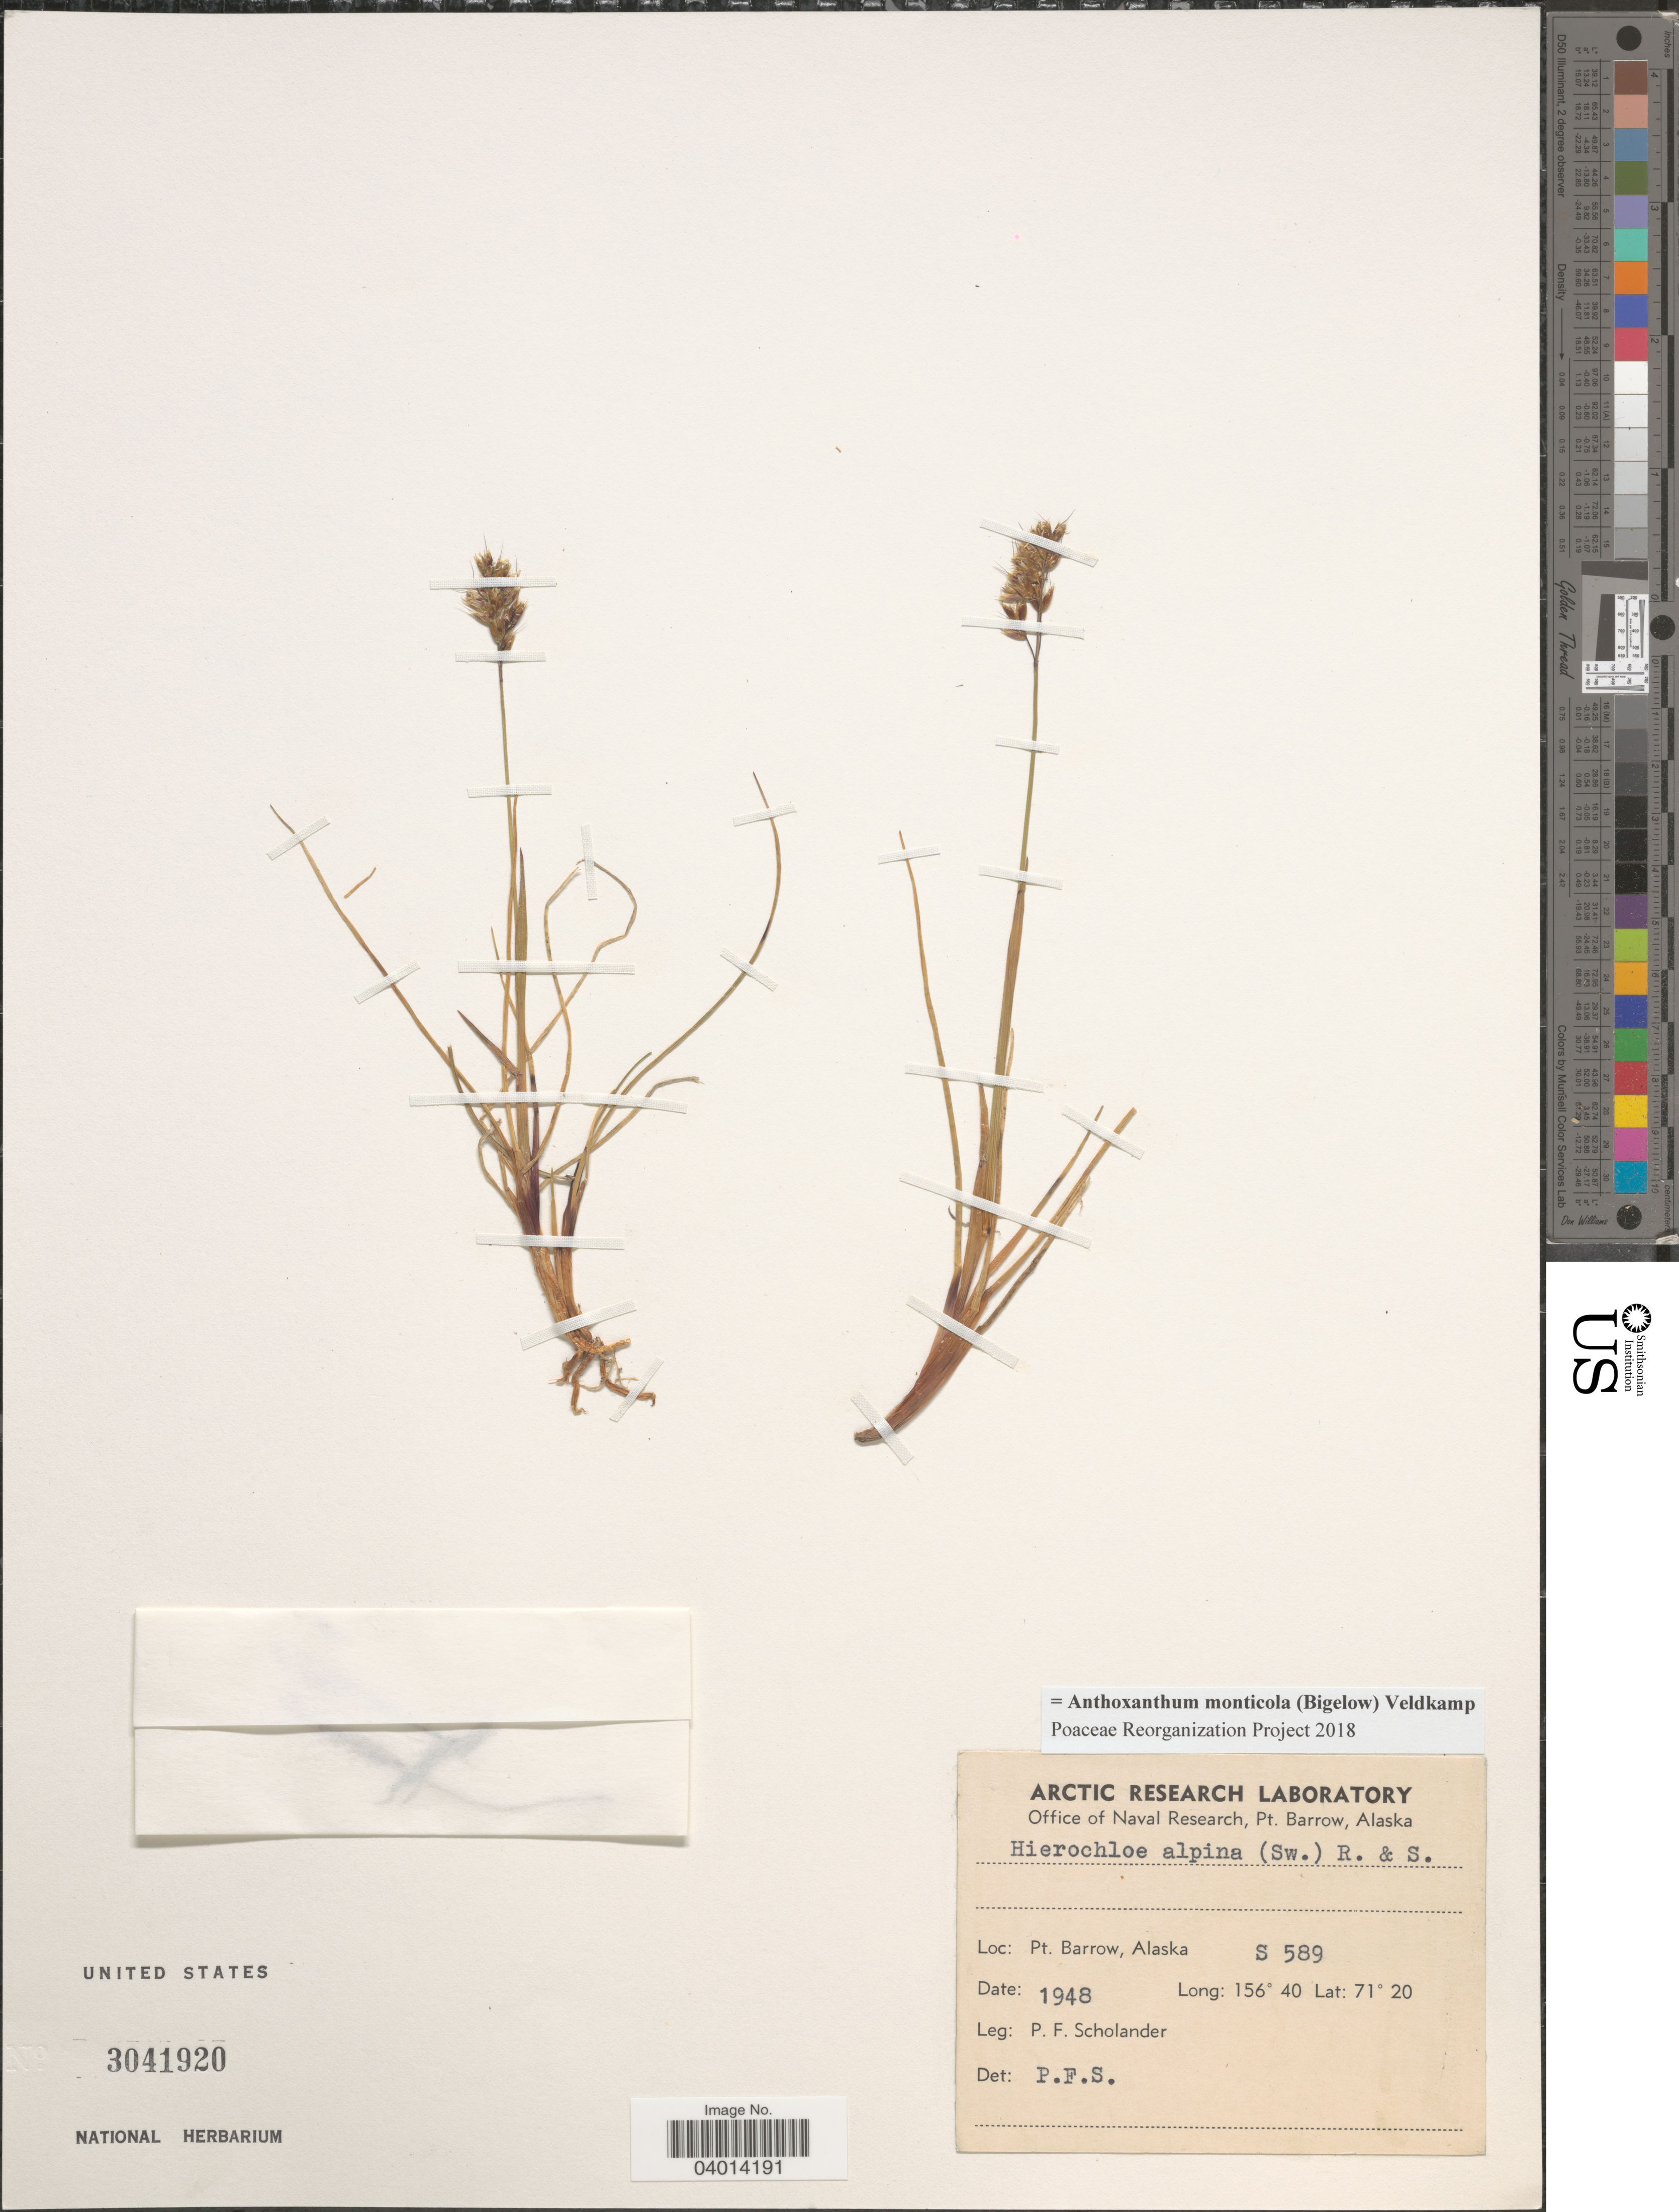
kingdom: Plantae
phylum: Tracheophyta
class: Liliopsida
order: Poales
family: Poaceae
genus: Anthoxanthum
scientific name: Anthoxanthum monticola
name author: (Bigelow) Veldkamp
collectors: P. Scholander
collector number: S589?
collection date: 1948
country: United States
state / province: Alaska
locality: Pt. Barrow.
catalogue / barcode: US 3041920